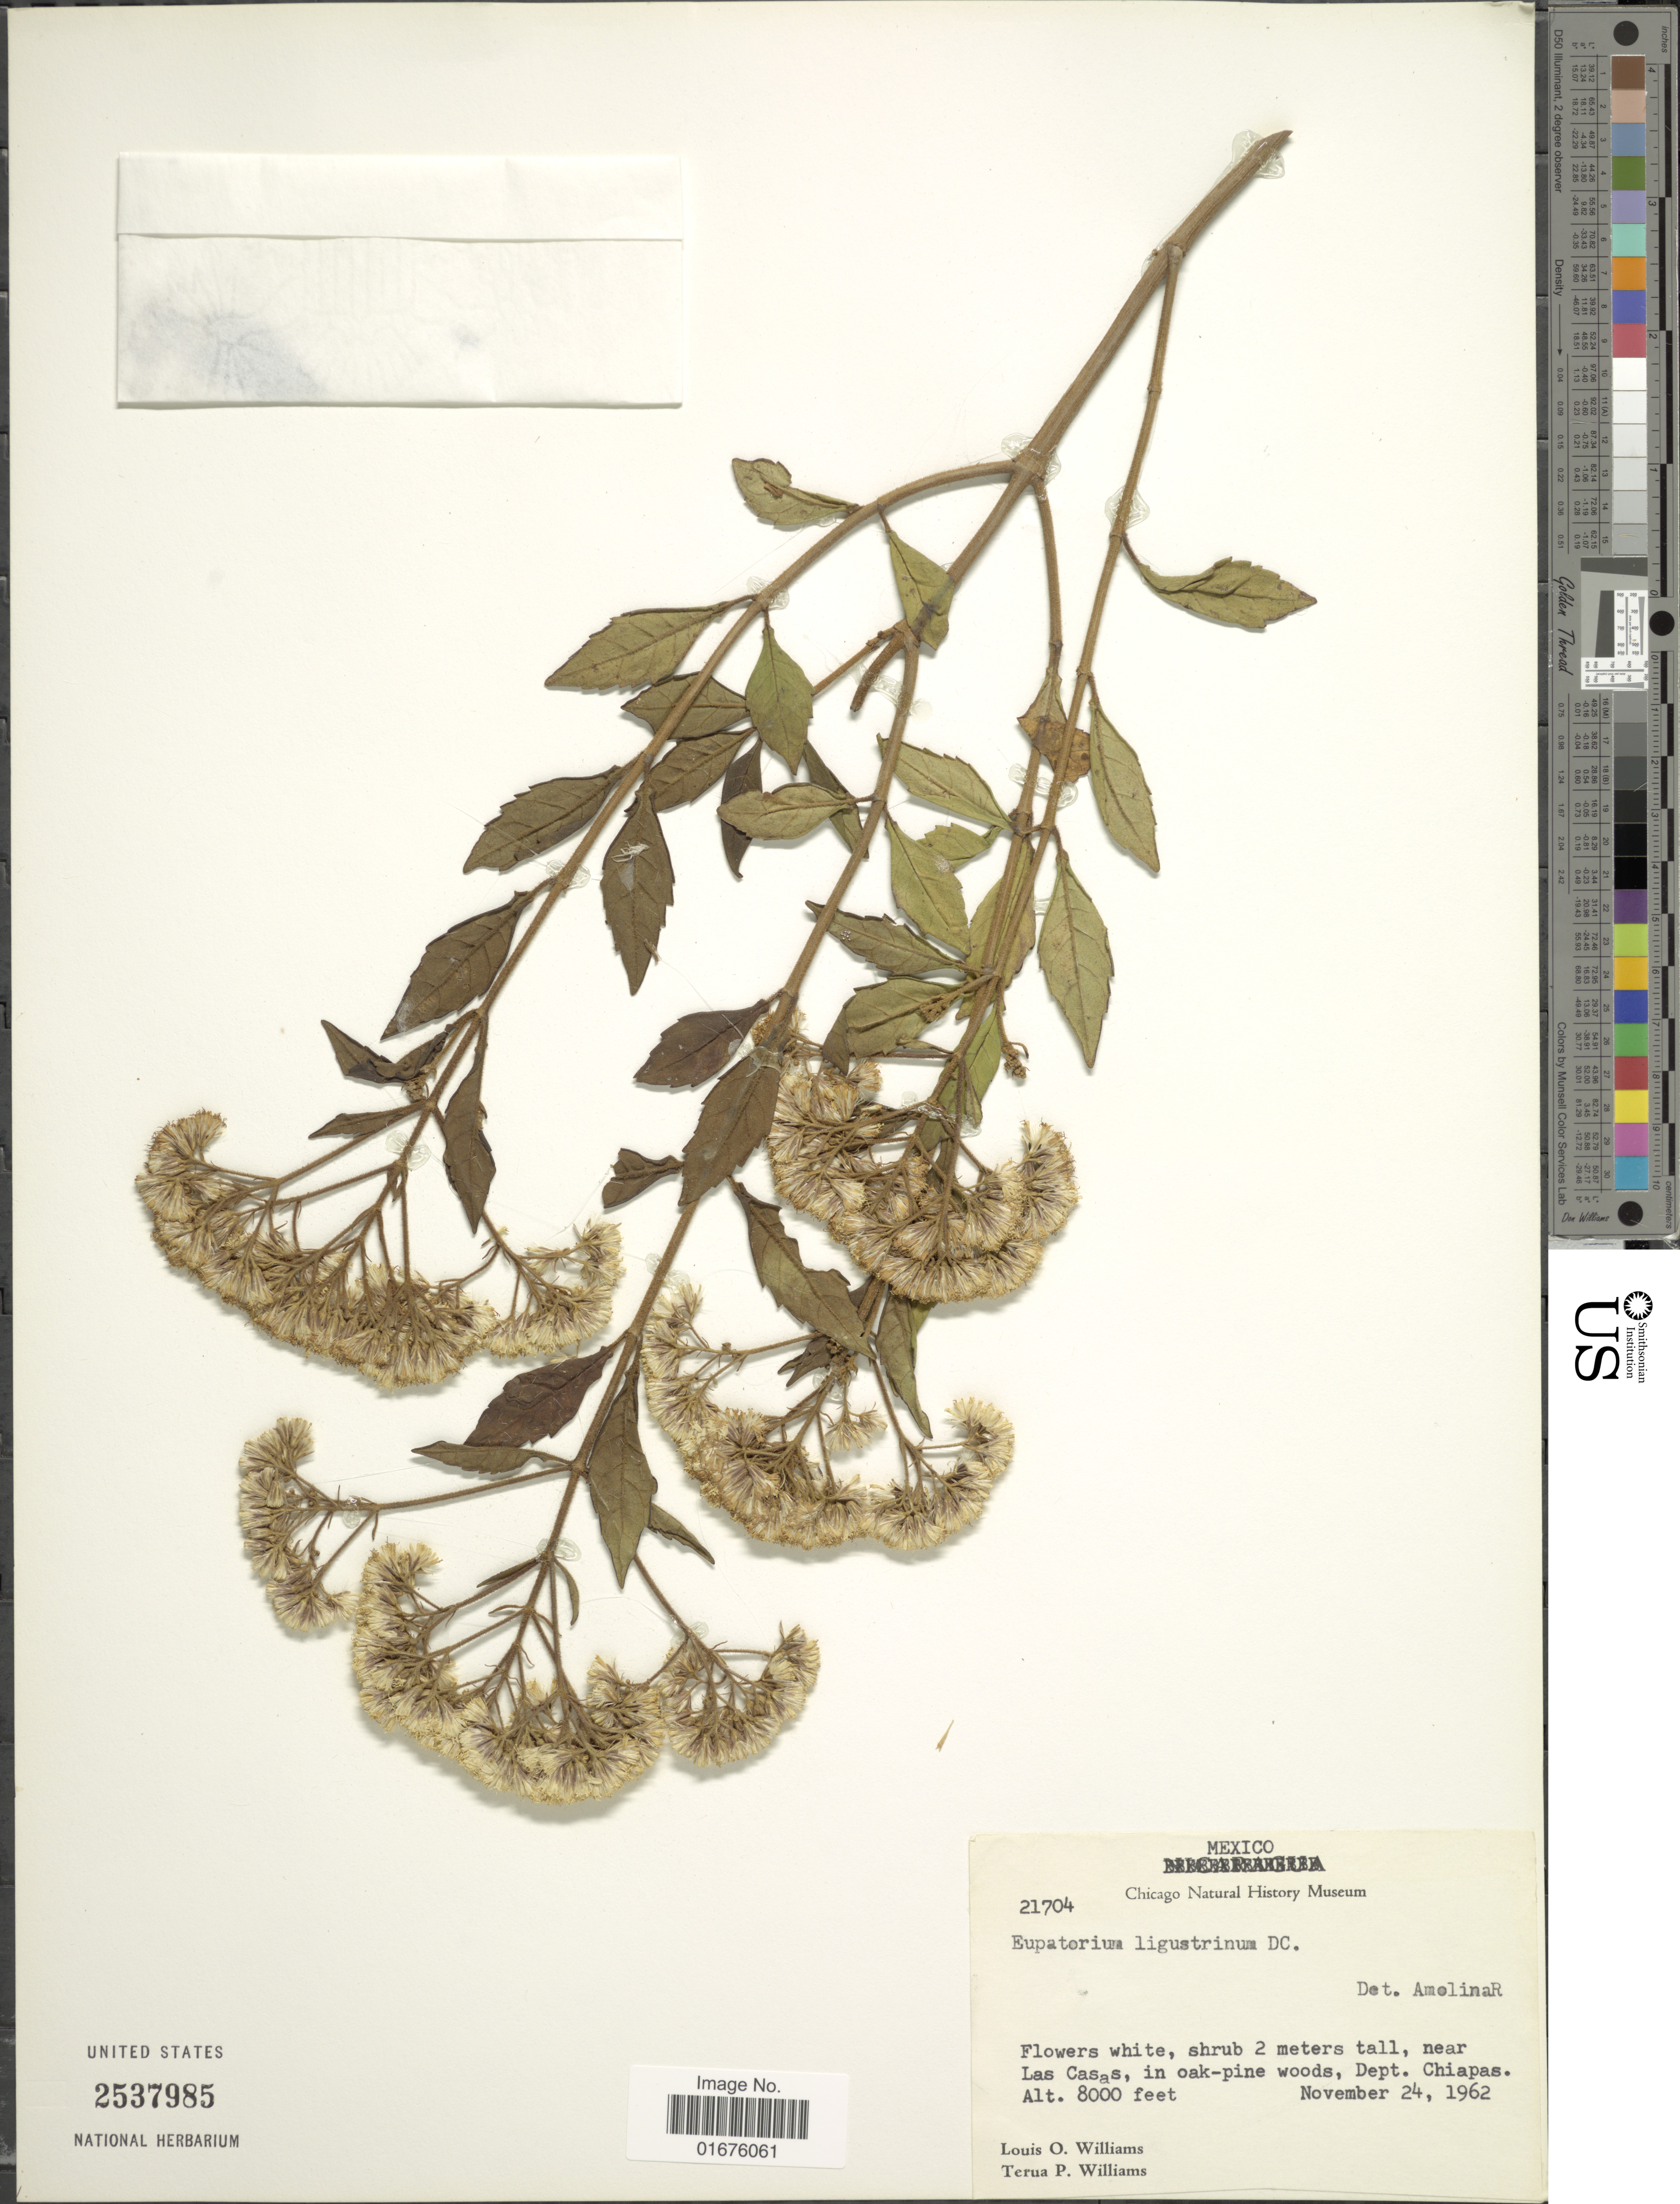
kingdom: Plantae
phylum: Tracheophyta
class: Magnoliopsida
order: Asterales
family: Asteraceae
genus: Ageratina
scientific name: Ageratina ligustrina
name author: (DC.) R.M. King & H. Rob.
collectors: L. O. Williams & T. P. Williams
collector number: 21704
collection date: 1962-11-24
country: Mexico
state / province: Chiapas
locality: Near Las Casas, in oak-pine woods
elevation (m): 2438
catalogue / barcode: US 2537985